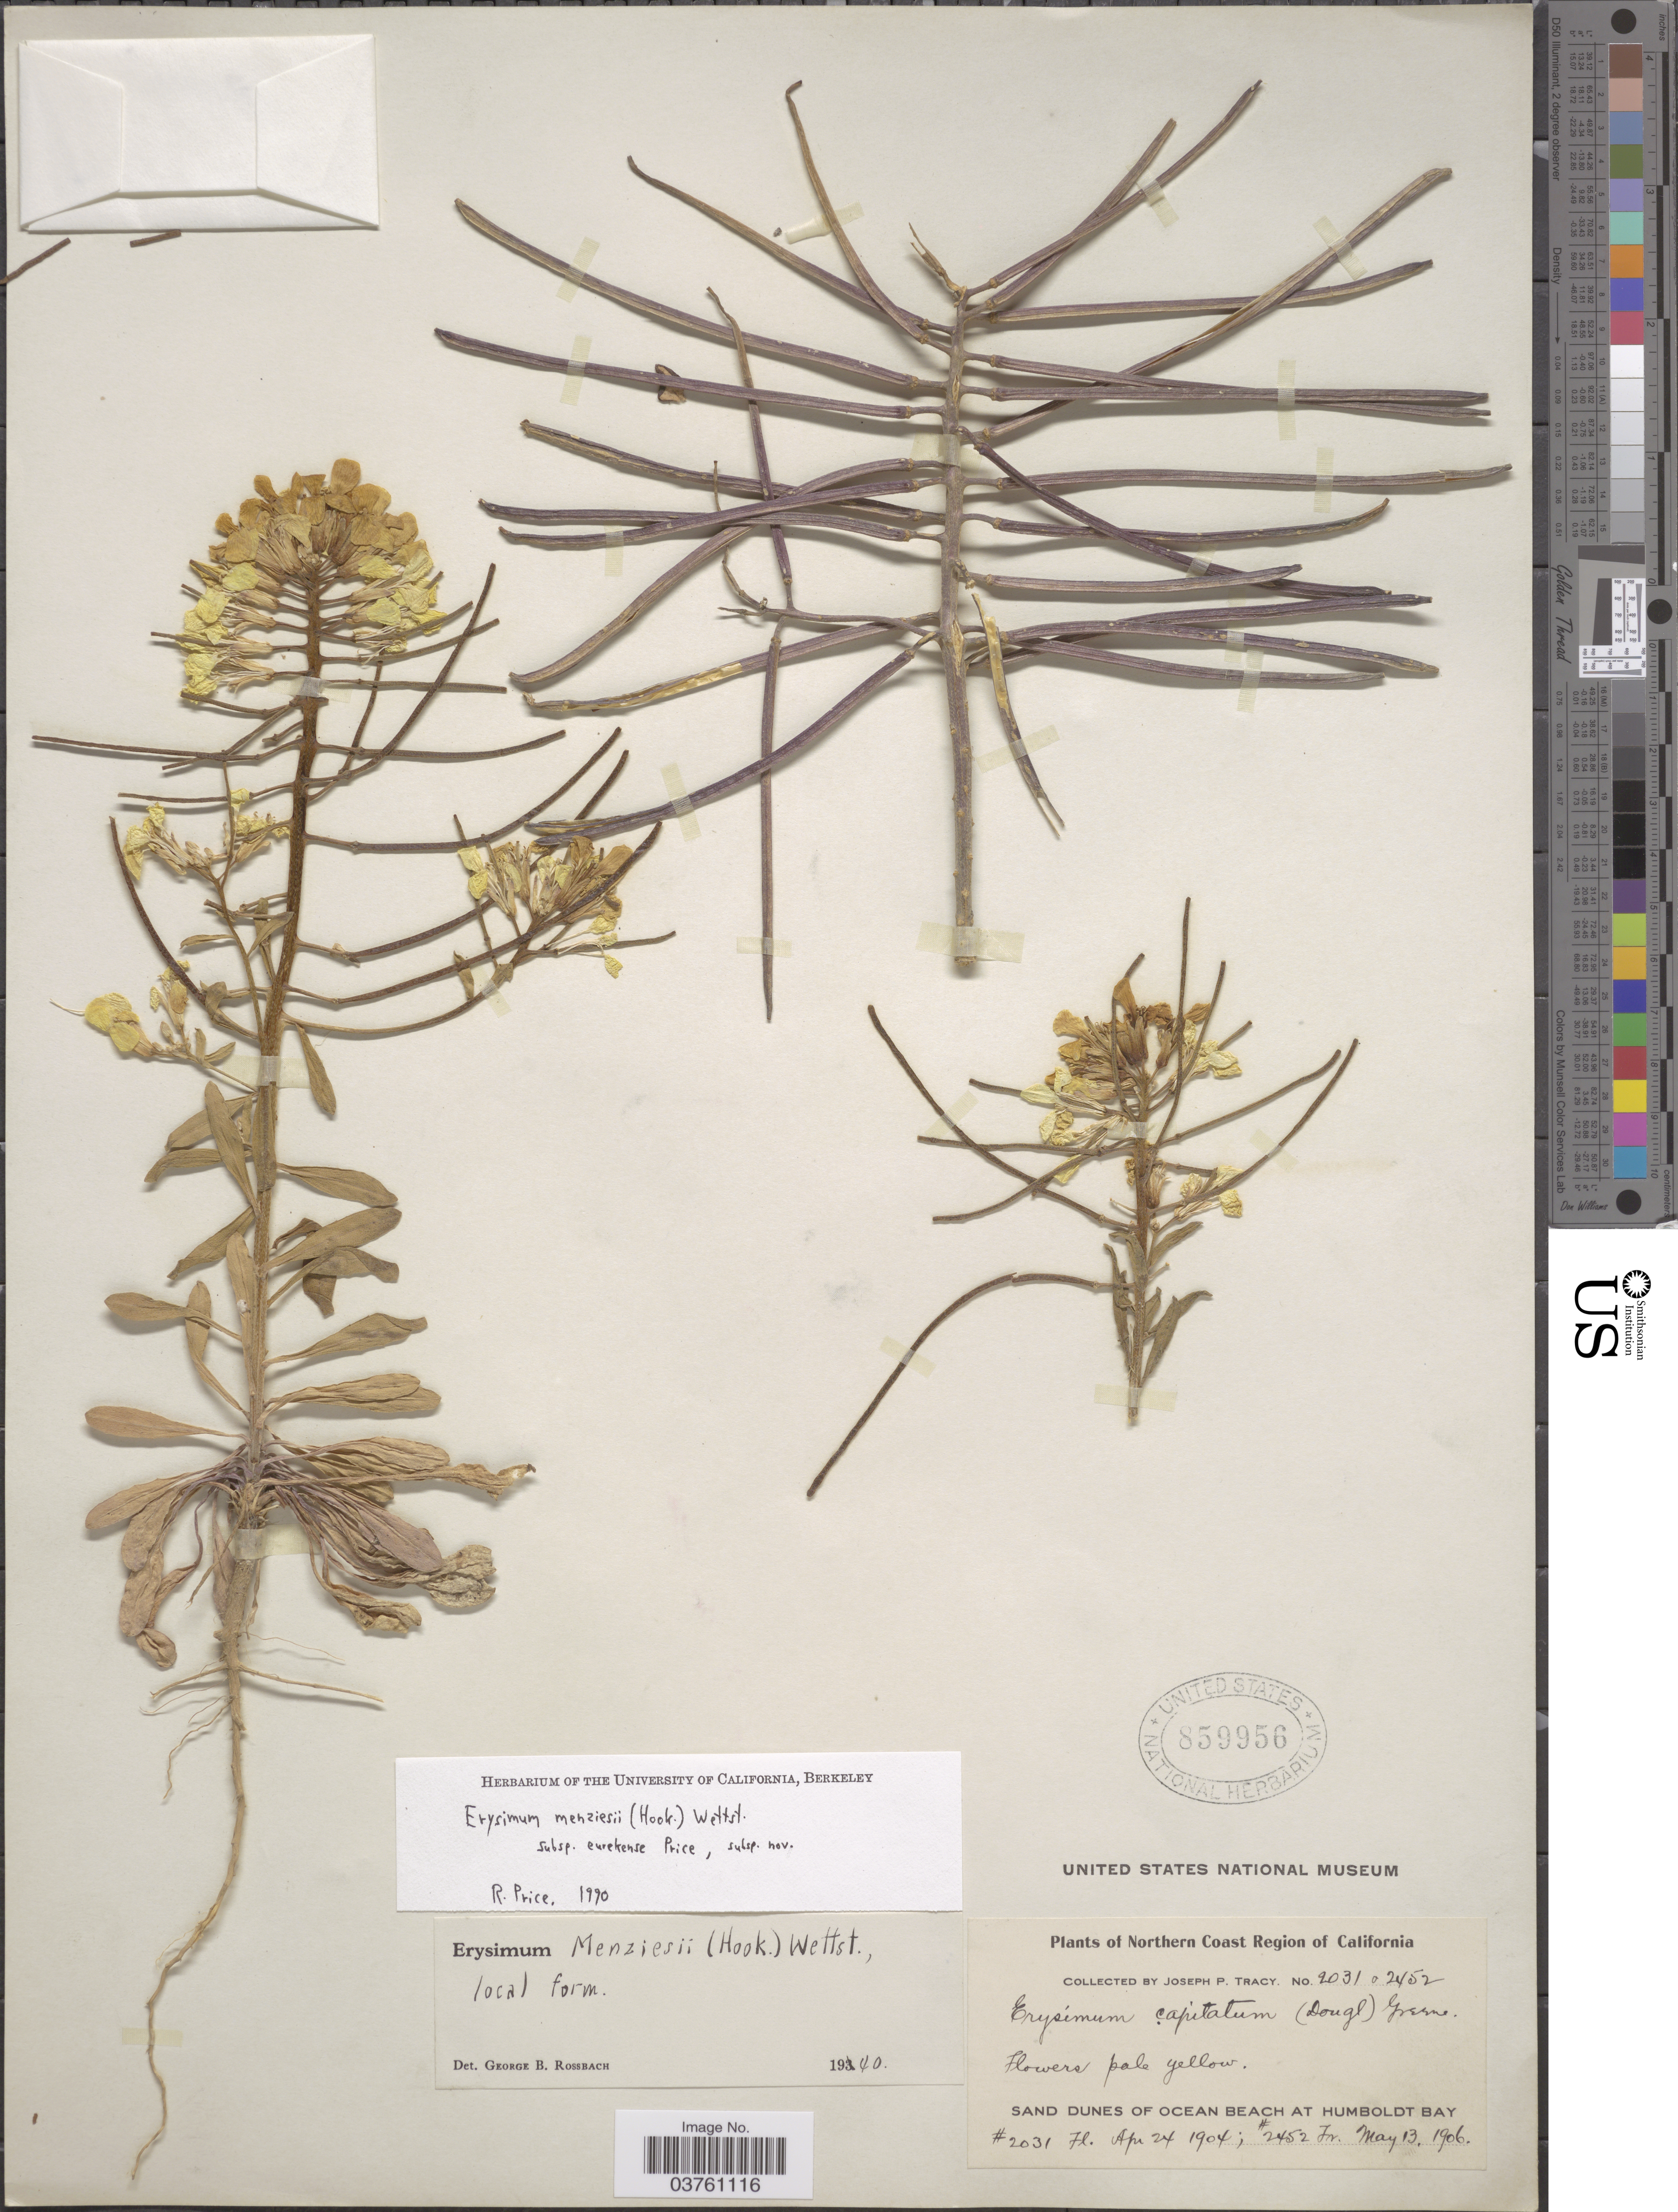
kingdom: Plantae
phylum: Tracheophyta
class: Magnoliopsida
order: Brassicales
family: Brassicaceae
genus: Erysimum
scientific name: Erysimum menziesii subsp. eurekense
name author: R.A. Price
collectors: J. Tracy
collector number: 2031/2452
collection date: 1904-04-24/1906-05-13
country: United States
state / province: California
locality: Northern Coast Region of California. Sand dunes of ocean beach at Humboldt Bay.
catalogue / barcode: US 859956